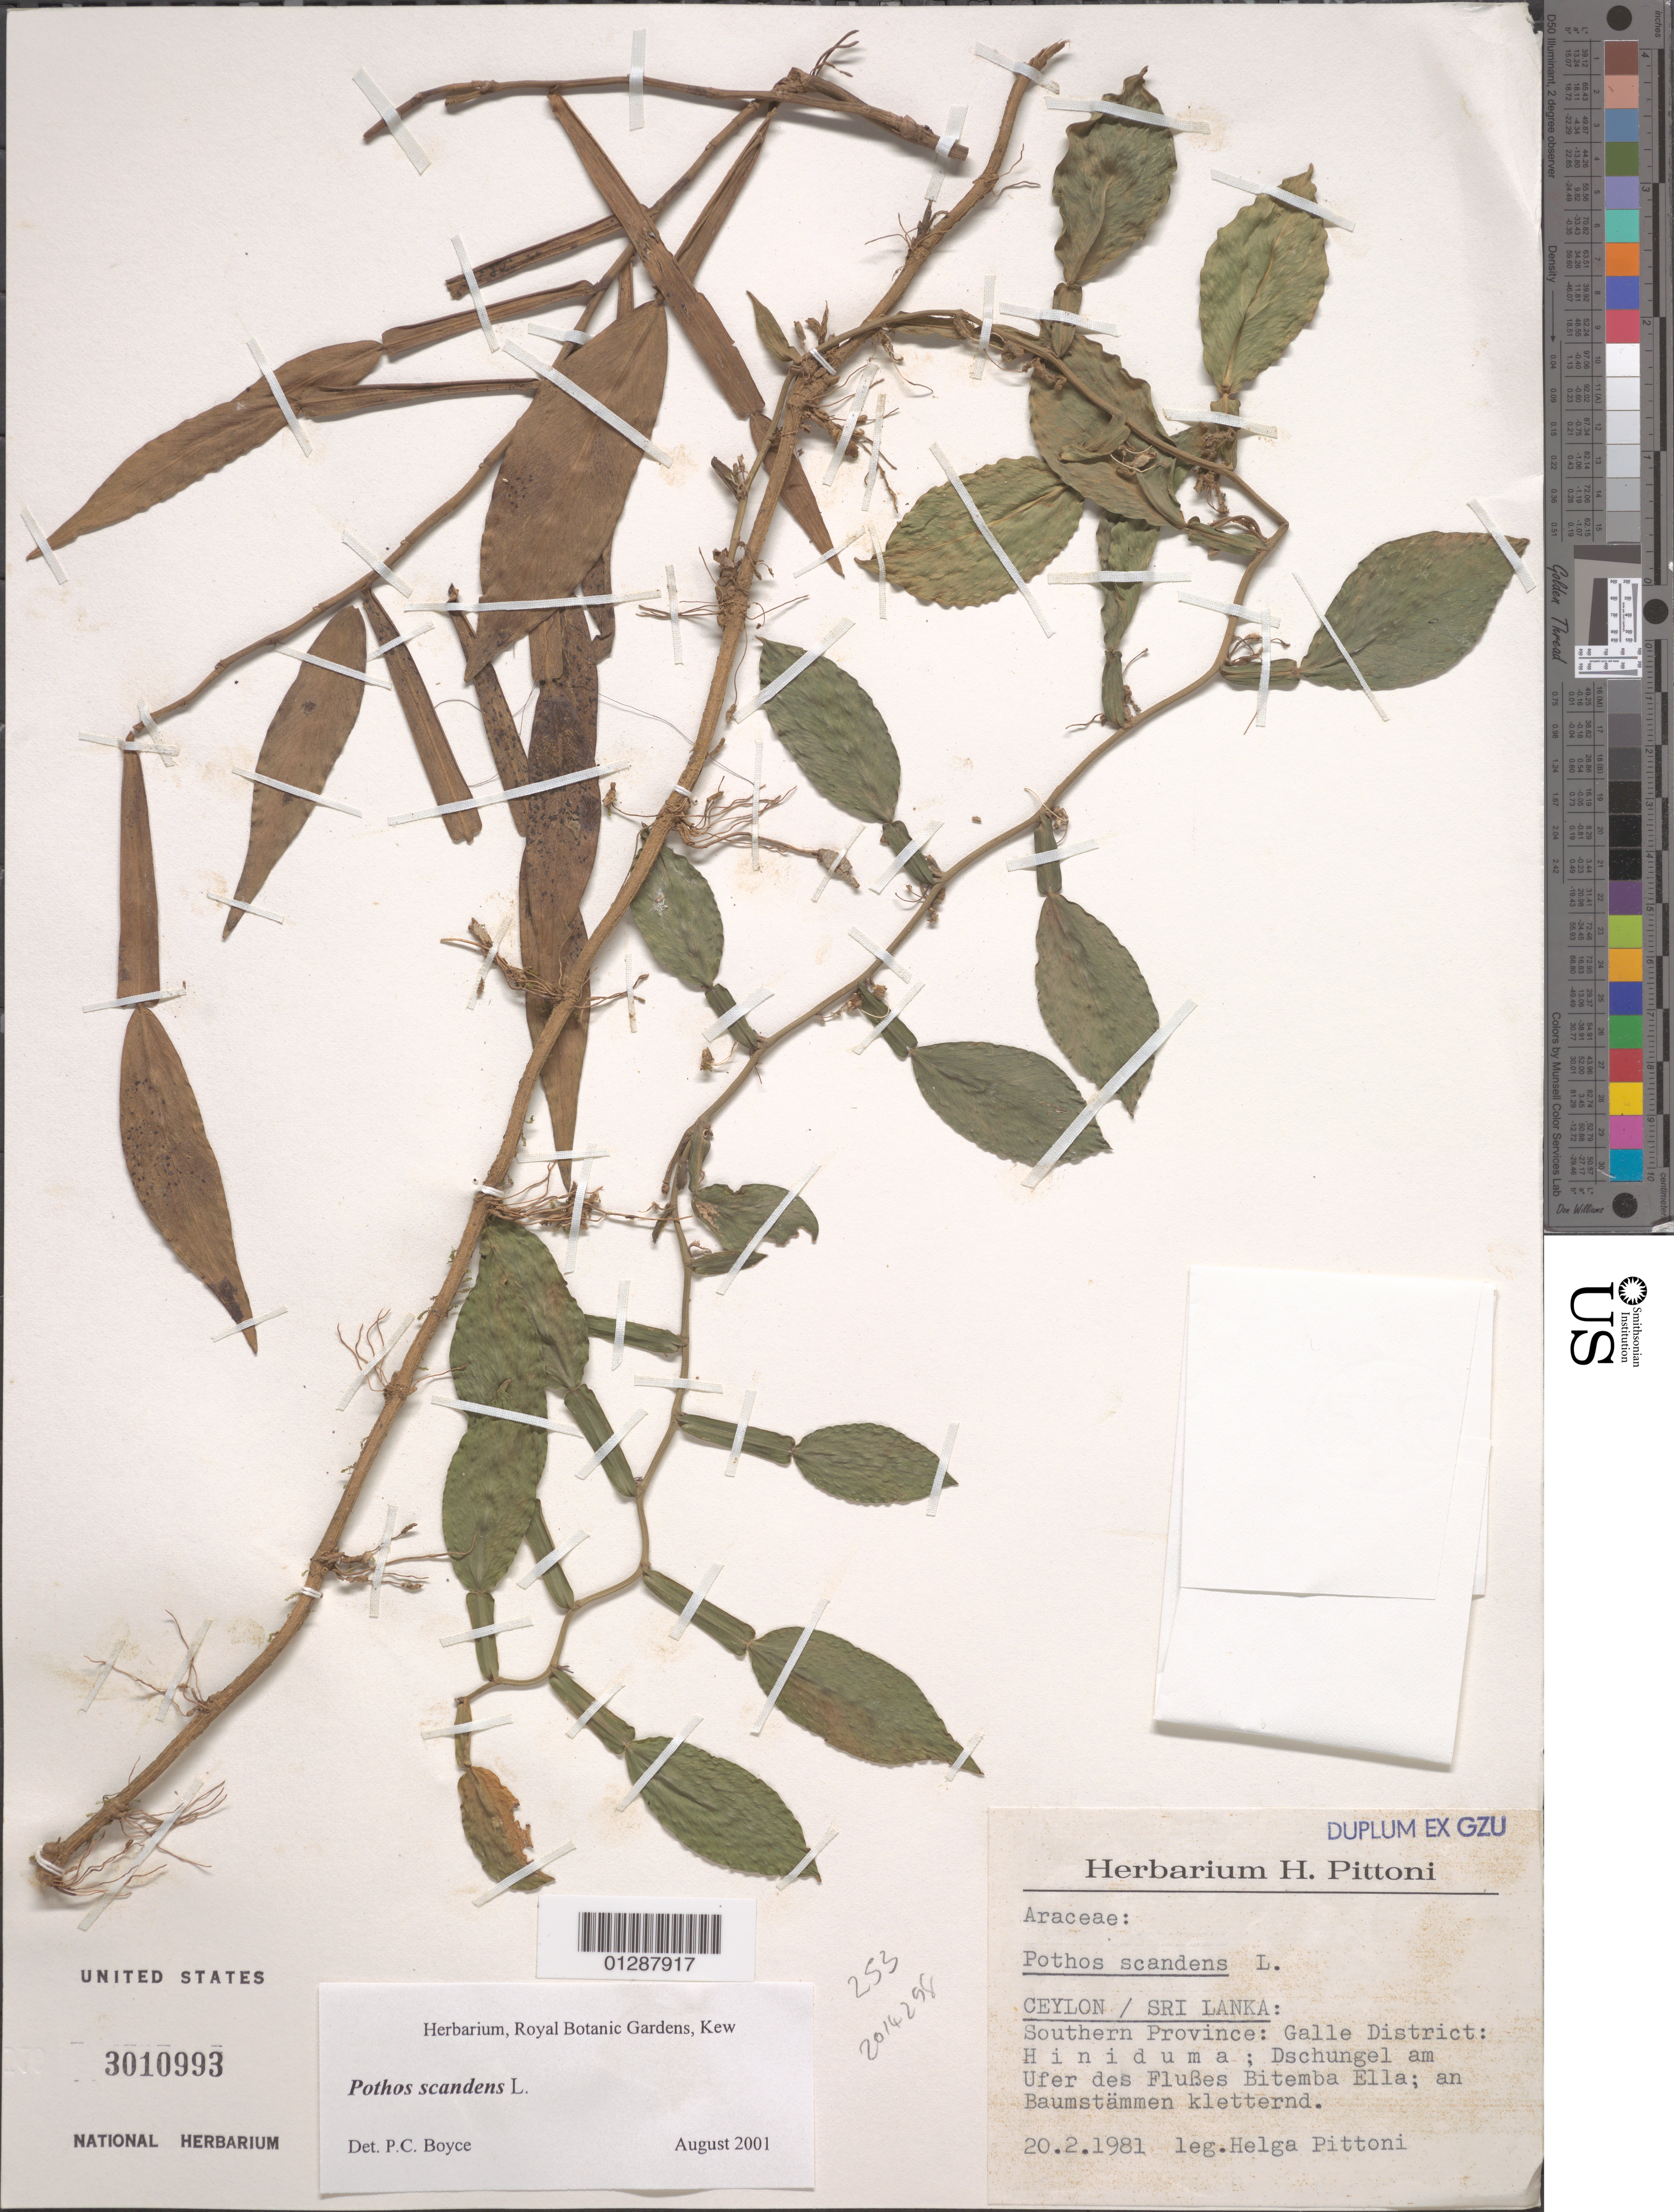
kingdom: Plantae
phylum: Tracheophyta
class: Liliopsida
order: Alismatales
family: Araceae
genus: Pothos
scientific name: Pothos scandens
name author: L.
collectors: H. Pittoni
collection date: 1981-02-20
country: Sri Lanka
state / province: Southern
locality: Ceylon. Galle District: Hiniduma; Dschungel am Ufer des Flußes Bitemba Ella; an Baumstämmen kletternd.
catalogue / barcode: US 3010993